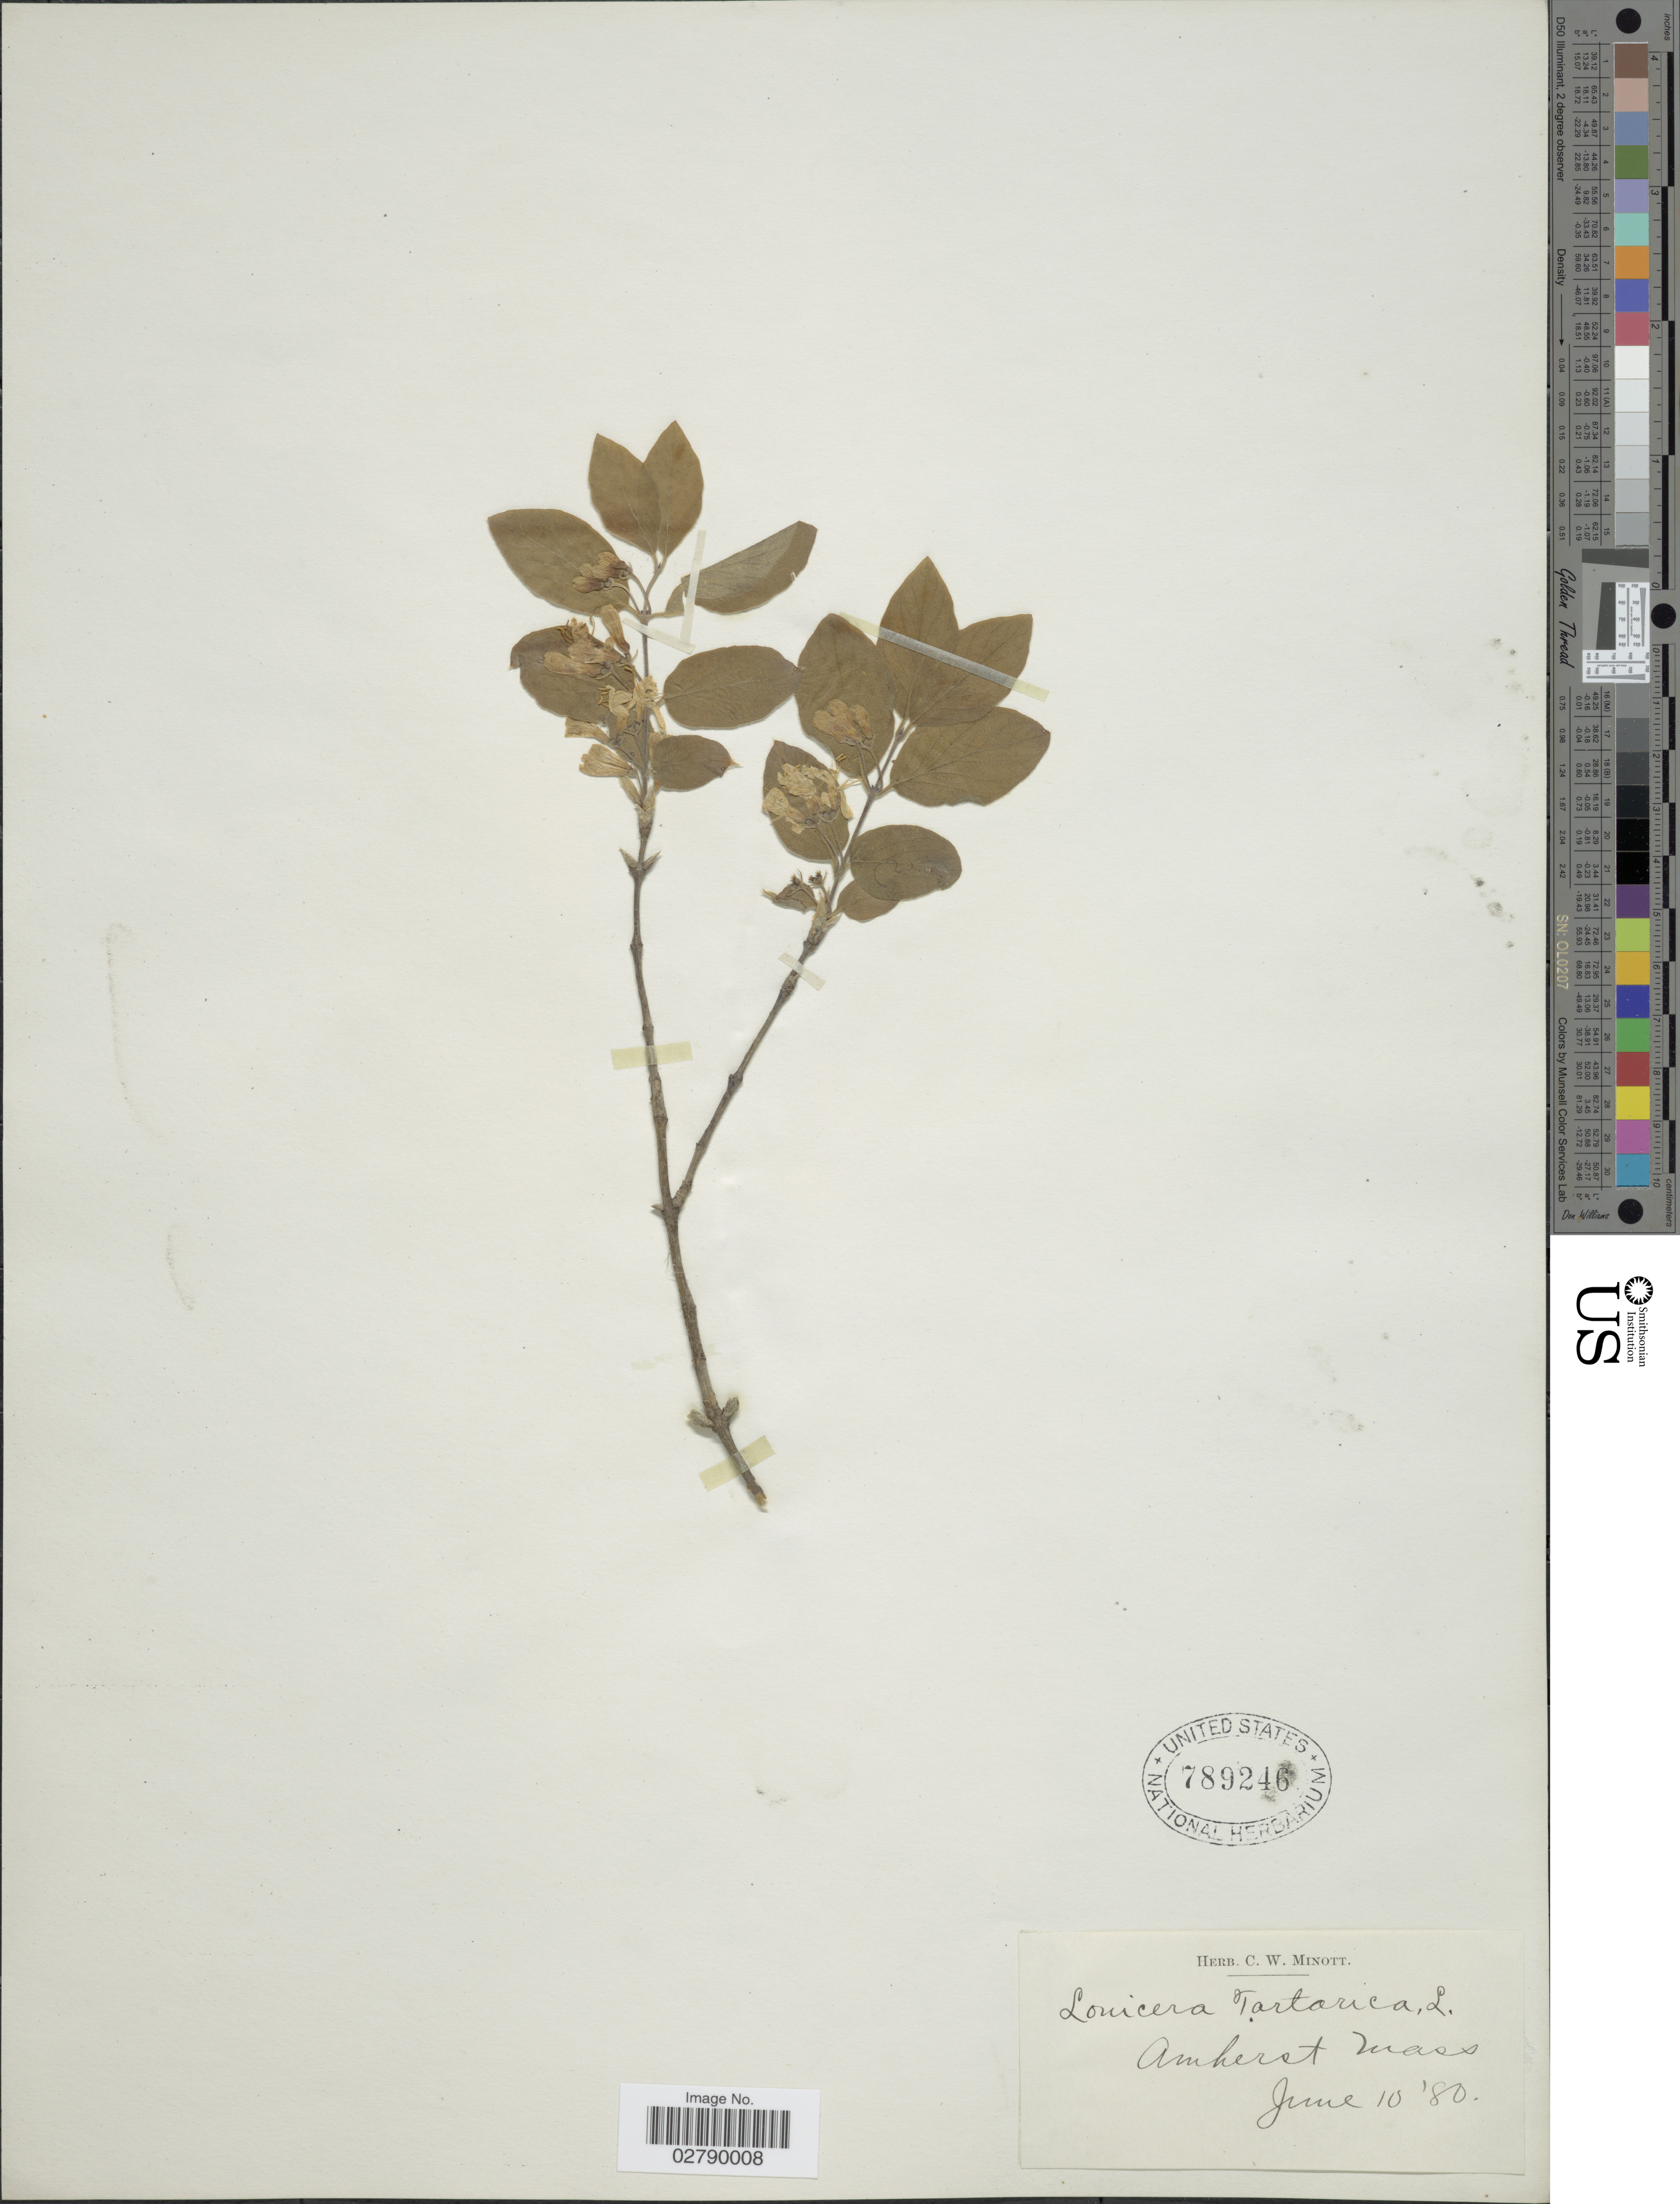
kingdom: Plantae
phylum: Tracheophyta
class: Magnoliopsida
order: Dipsacales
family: Caprifoliaceae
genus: Lonicera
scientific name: Lonicera tatarica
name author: L.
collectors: ex herb. C. W. Minott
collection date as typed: Transcribed d/m/y: 10/6/80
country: United States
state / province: Massachusetts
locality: Amherst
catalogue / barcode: US 789246